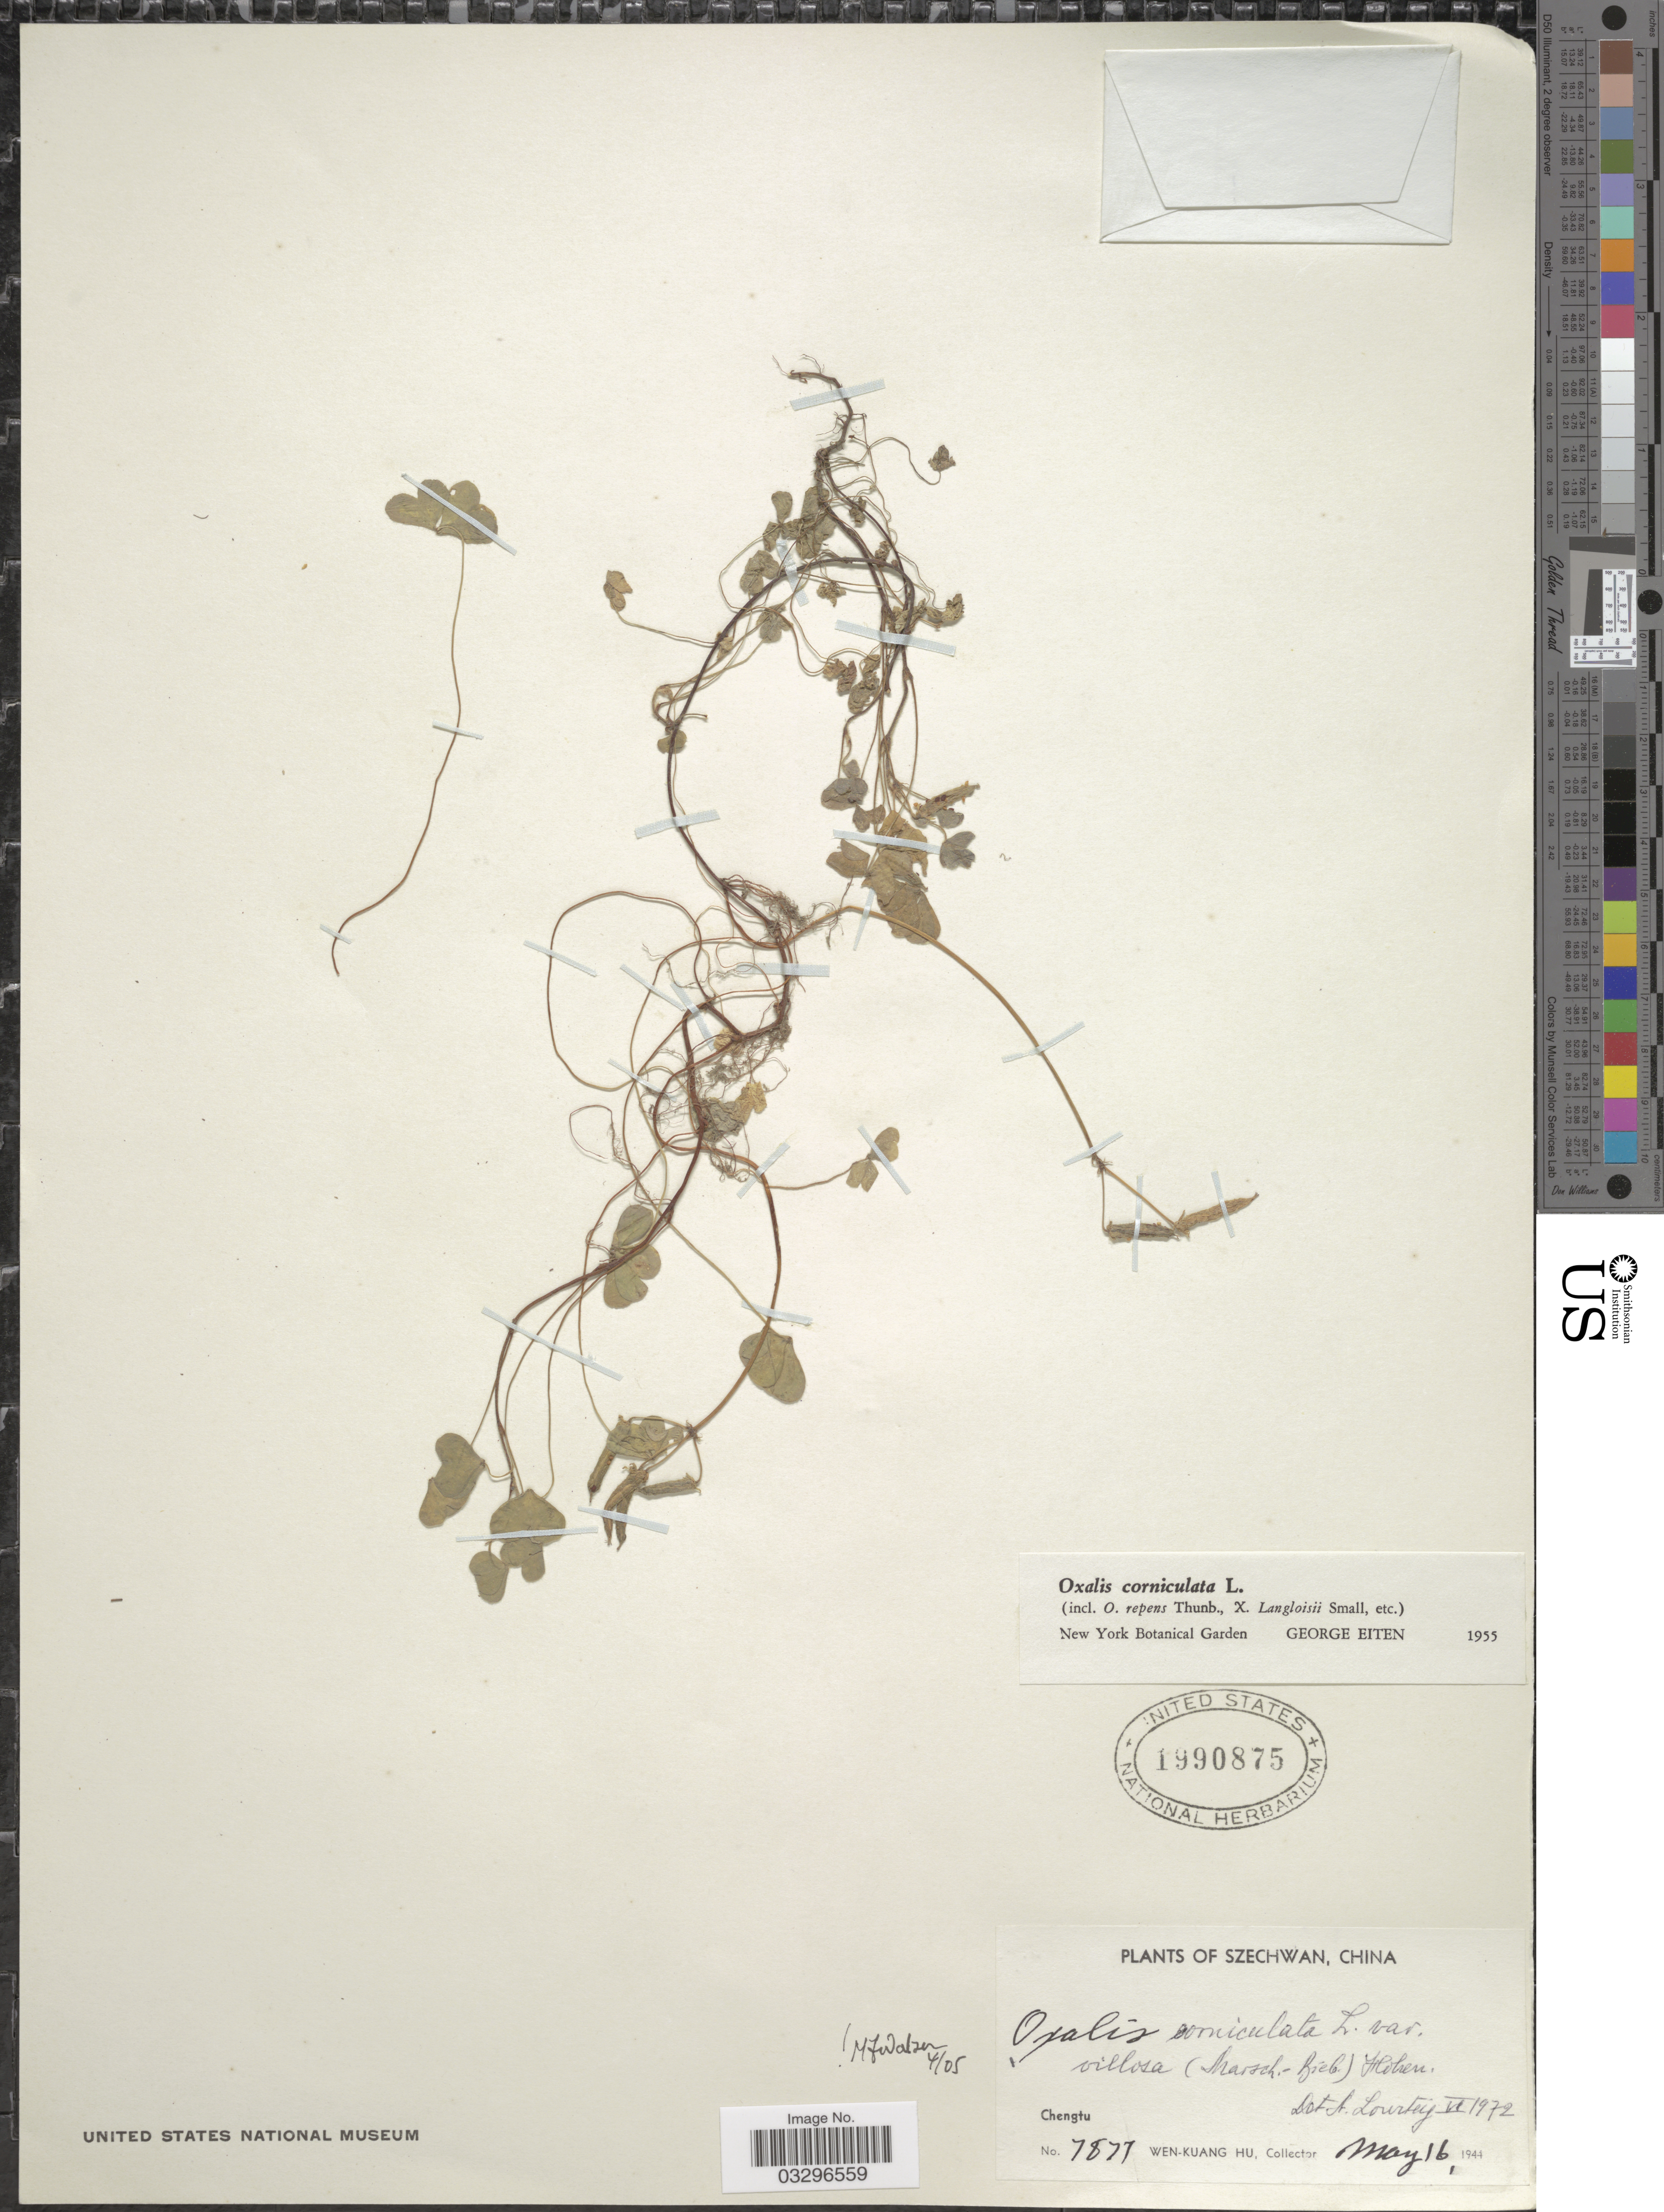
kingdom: Plantae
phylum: Tracheophyta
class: Magnoliopsida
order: Oxalidales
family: Oxalidaceae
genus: Oxalis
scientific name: Oxalis corniculata var. villosa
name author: (M. Bieb.) Hohen.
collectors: W. K. Hu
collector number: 7877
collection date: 1944-05-16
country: China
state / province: Sichuan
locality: Szechwan. Chengtu.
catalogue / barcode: US 1990875